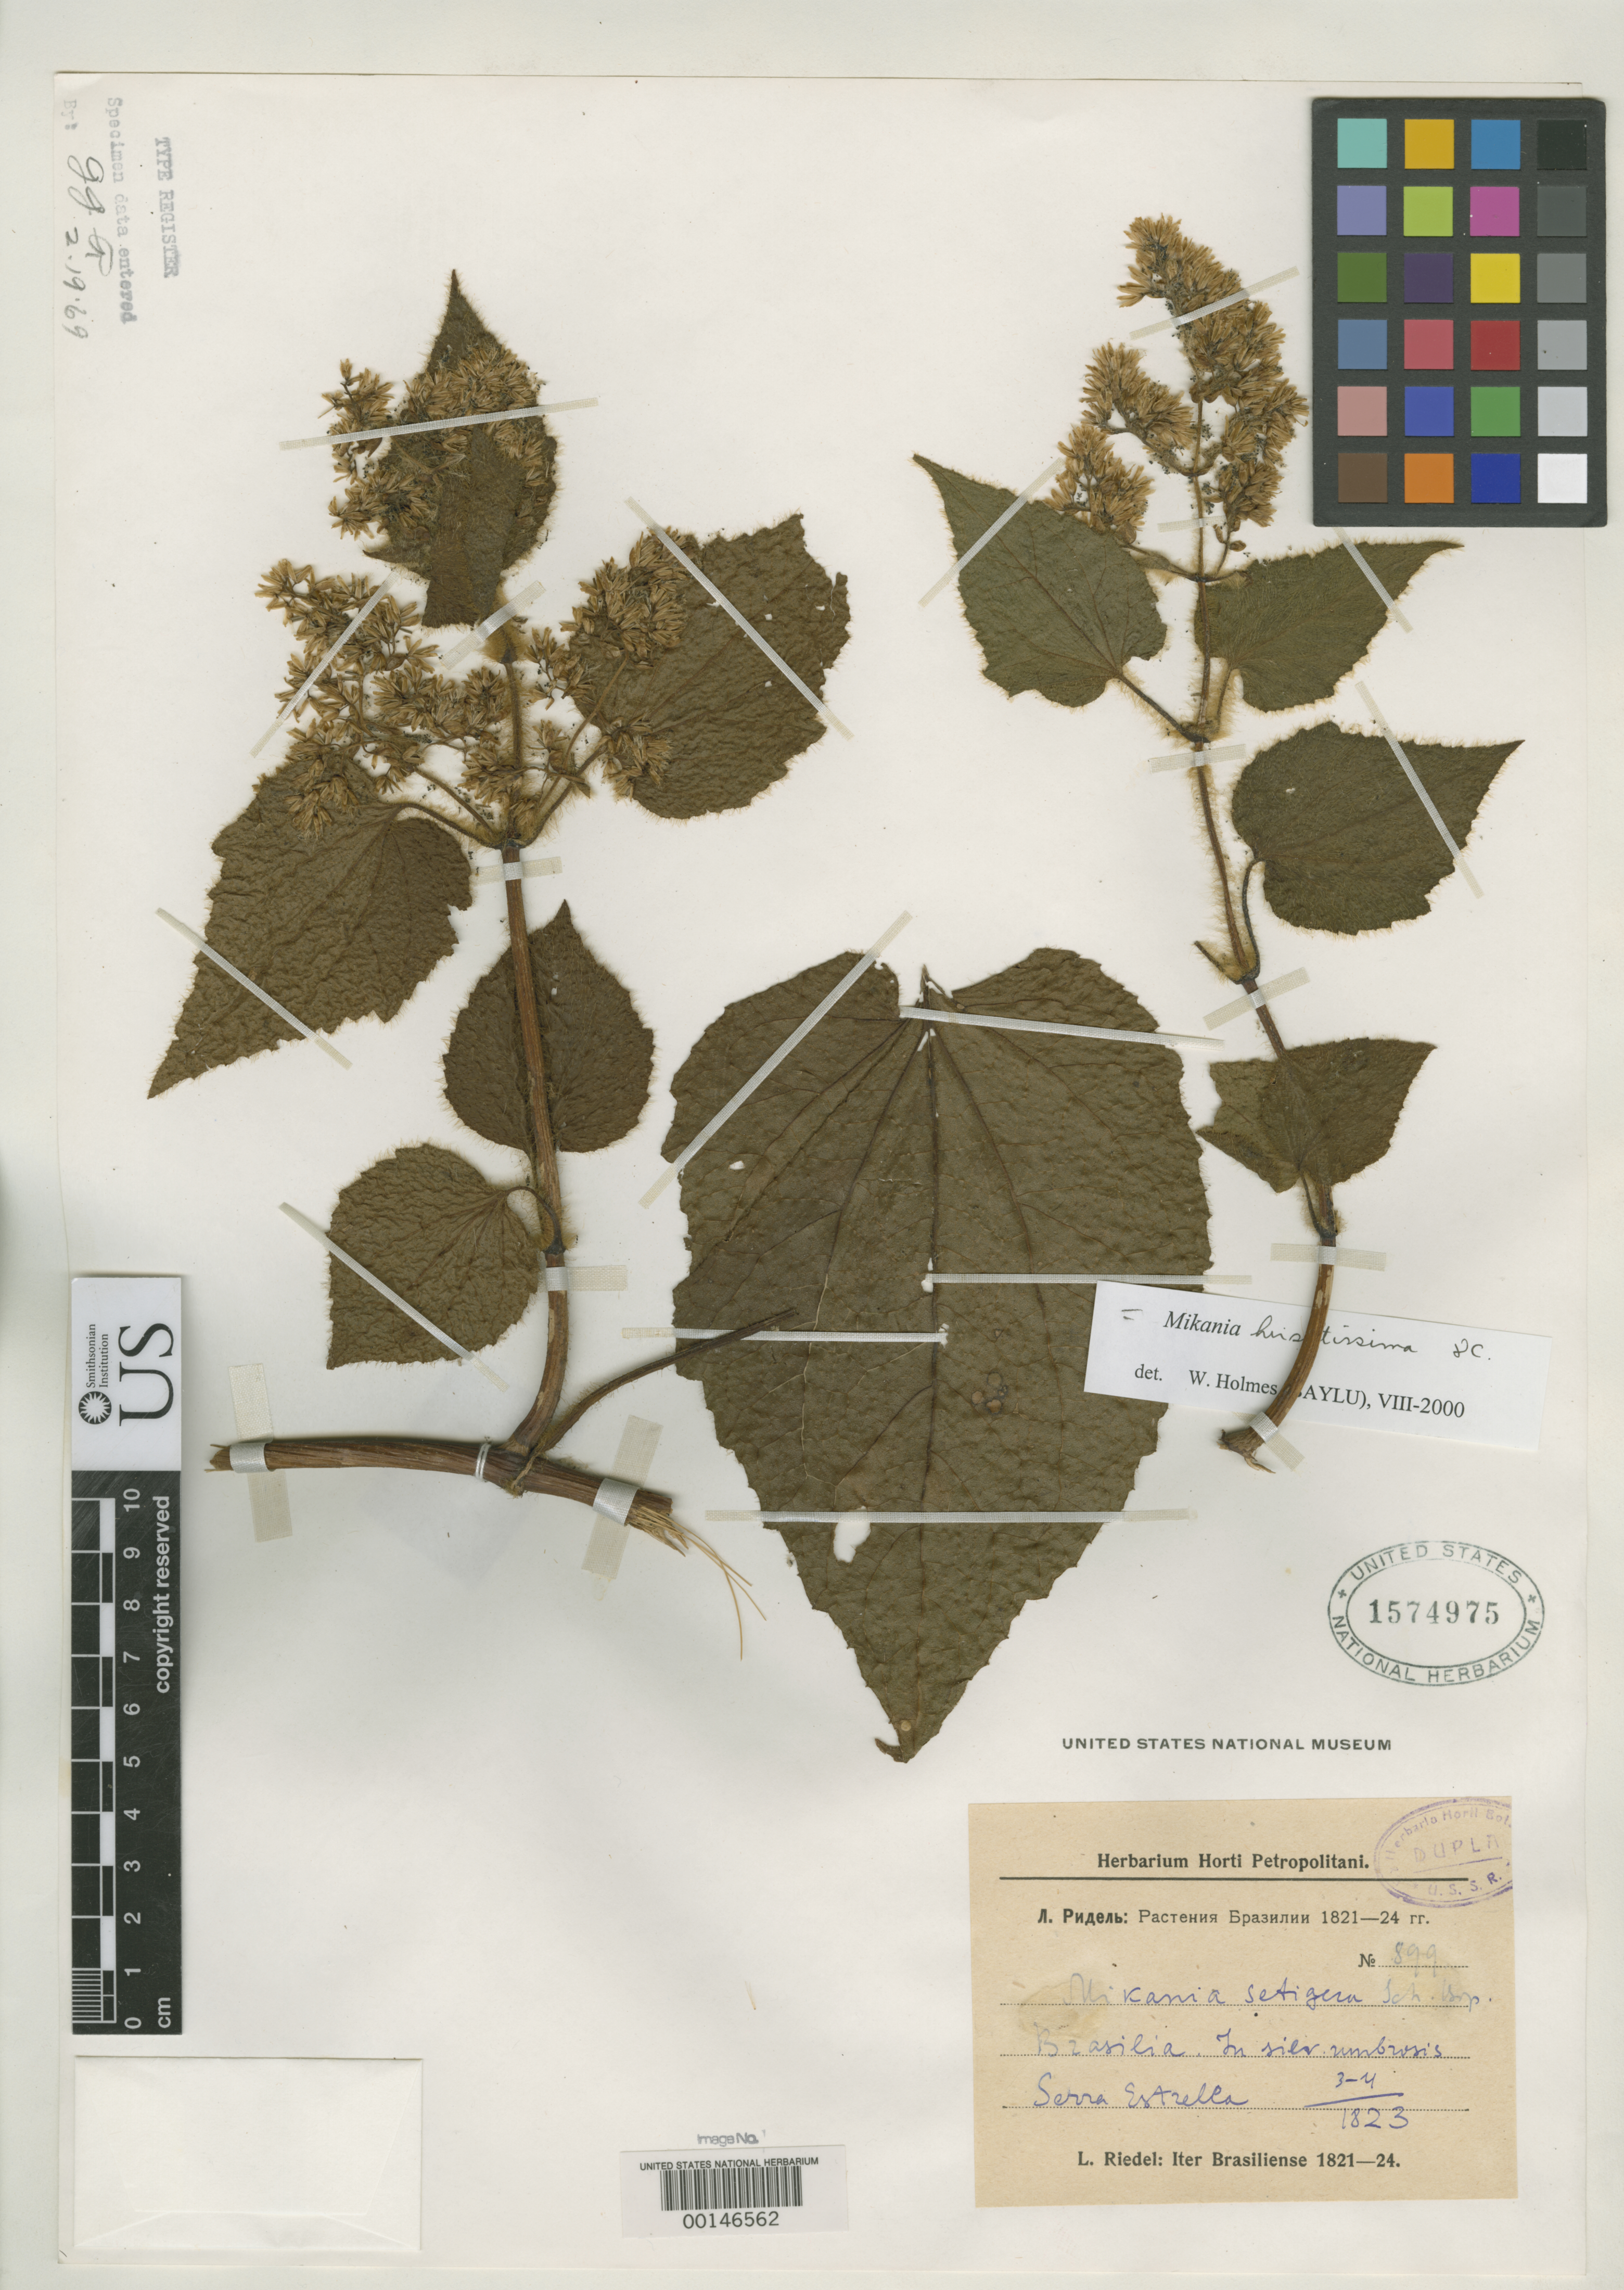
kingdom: Plantae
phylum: Tracheophyta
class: Magnoliopsida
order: Asterales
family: Asteraceae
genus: Mikania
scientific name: Mikania setigera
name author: Sch. Bip. ex Baker in Mart.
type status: Isotype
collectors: L. Riedel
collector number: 899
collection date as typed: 1823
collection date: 1823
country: Brazil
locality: Serra Estrella.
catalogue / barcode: US 1574975